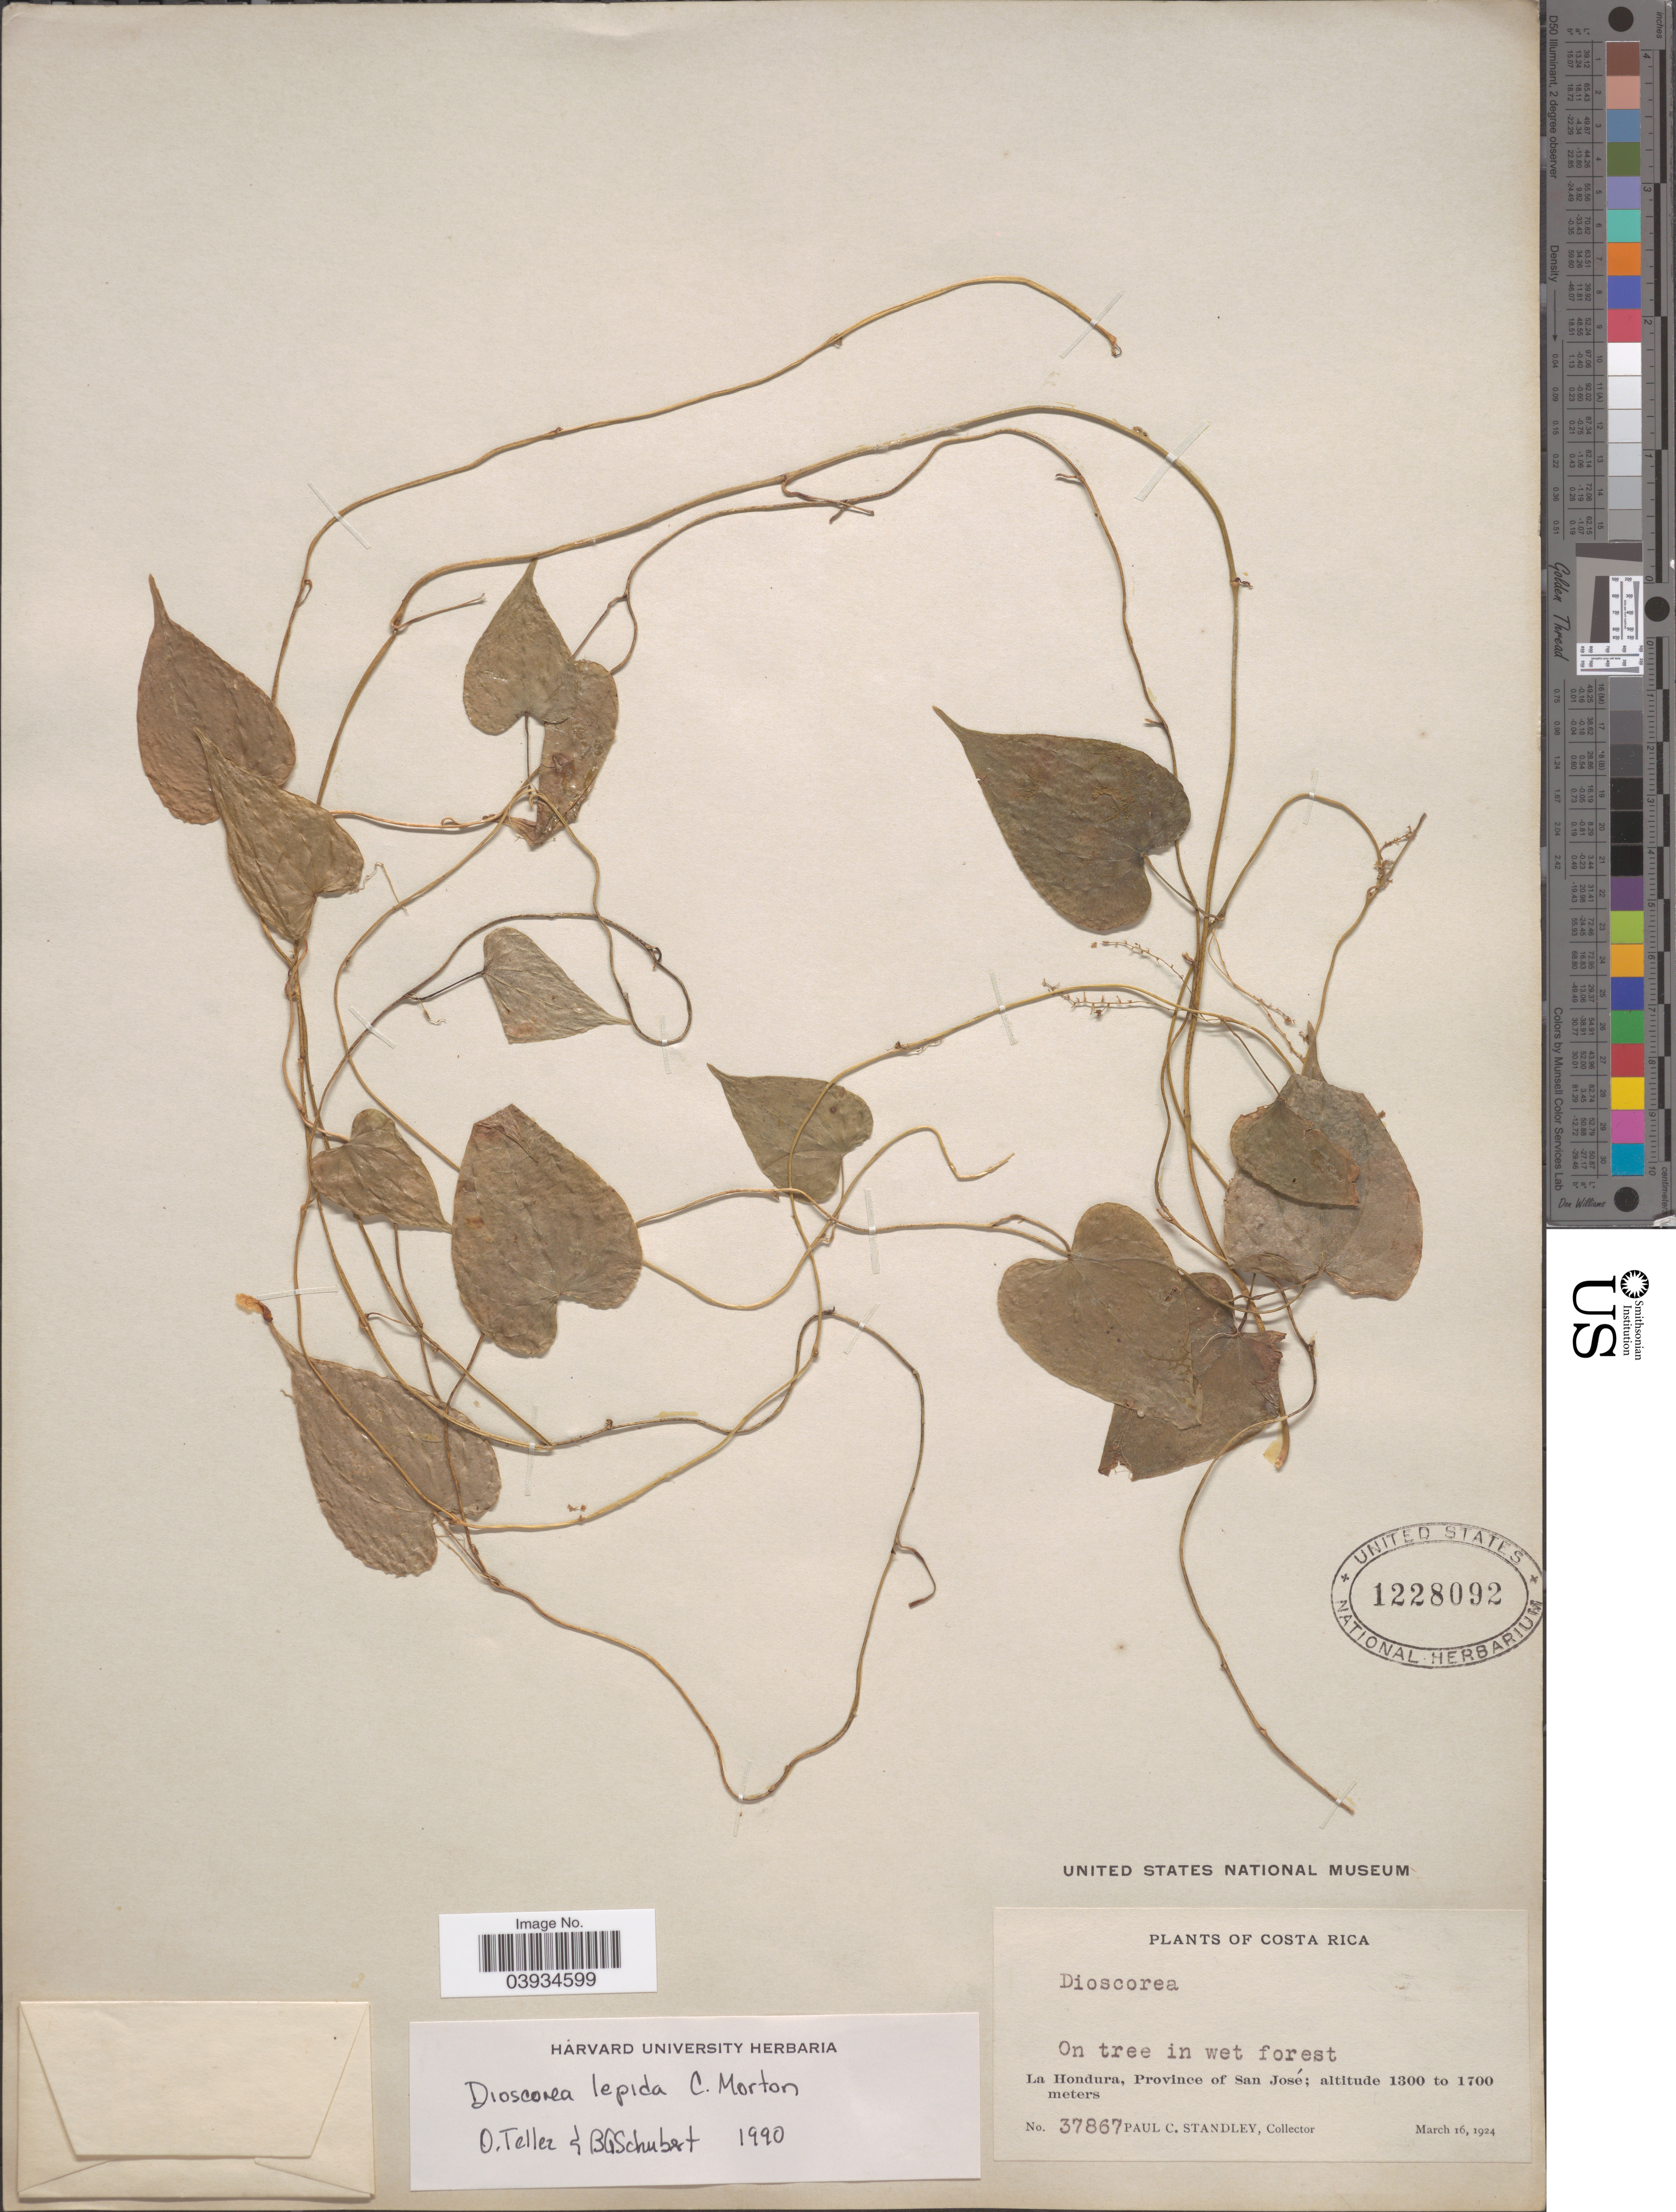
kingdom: Plantae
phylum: Tracheophyta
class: Liliopsida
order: Dioscoreales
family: Dioscoreaceae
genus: Dioscorea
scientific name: Dioscorea lepida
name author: C.V. Morton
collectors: P. C. Standley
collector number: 37867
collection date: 1924-03-16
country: Costa Rica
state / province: San José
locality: La Hondura.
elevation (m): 1300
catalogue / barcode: US 1228092